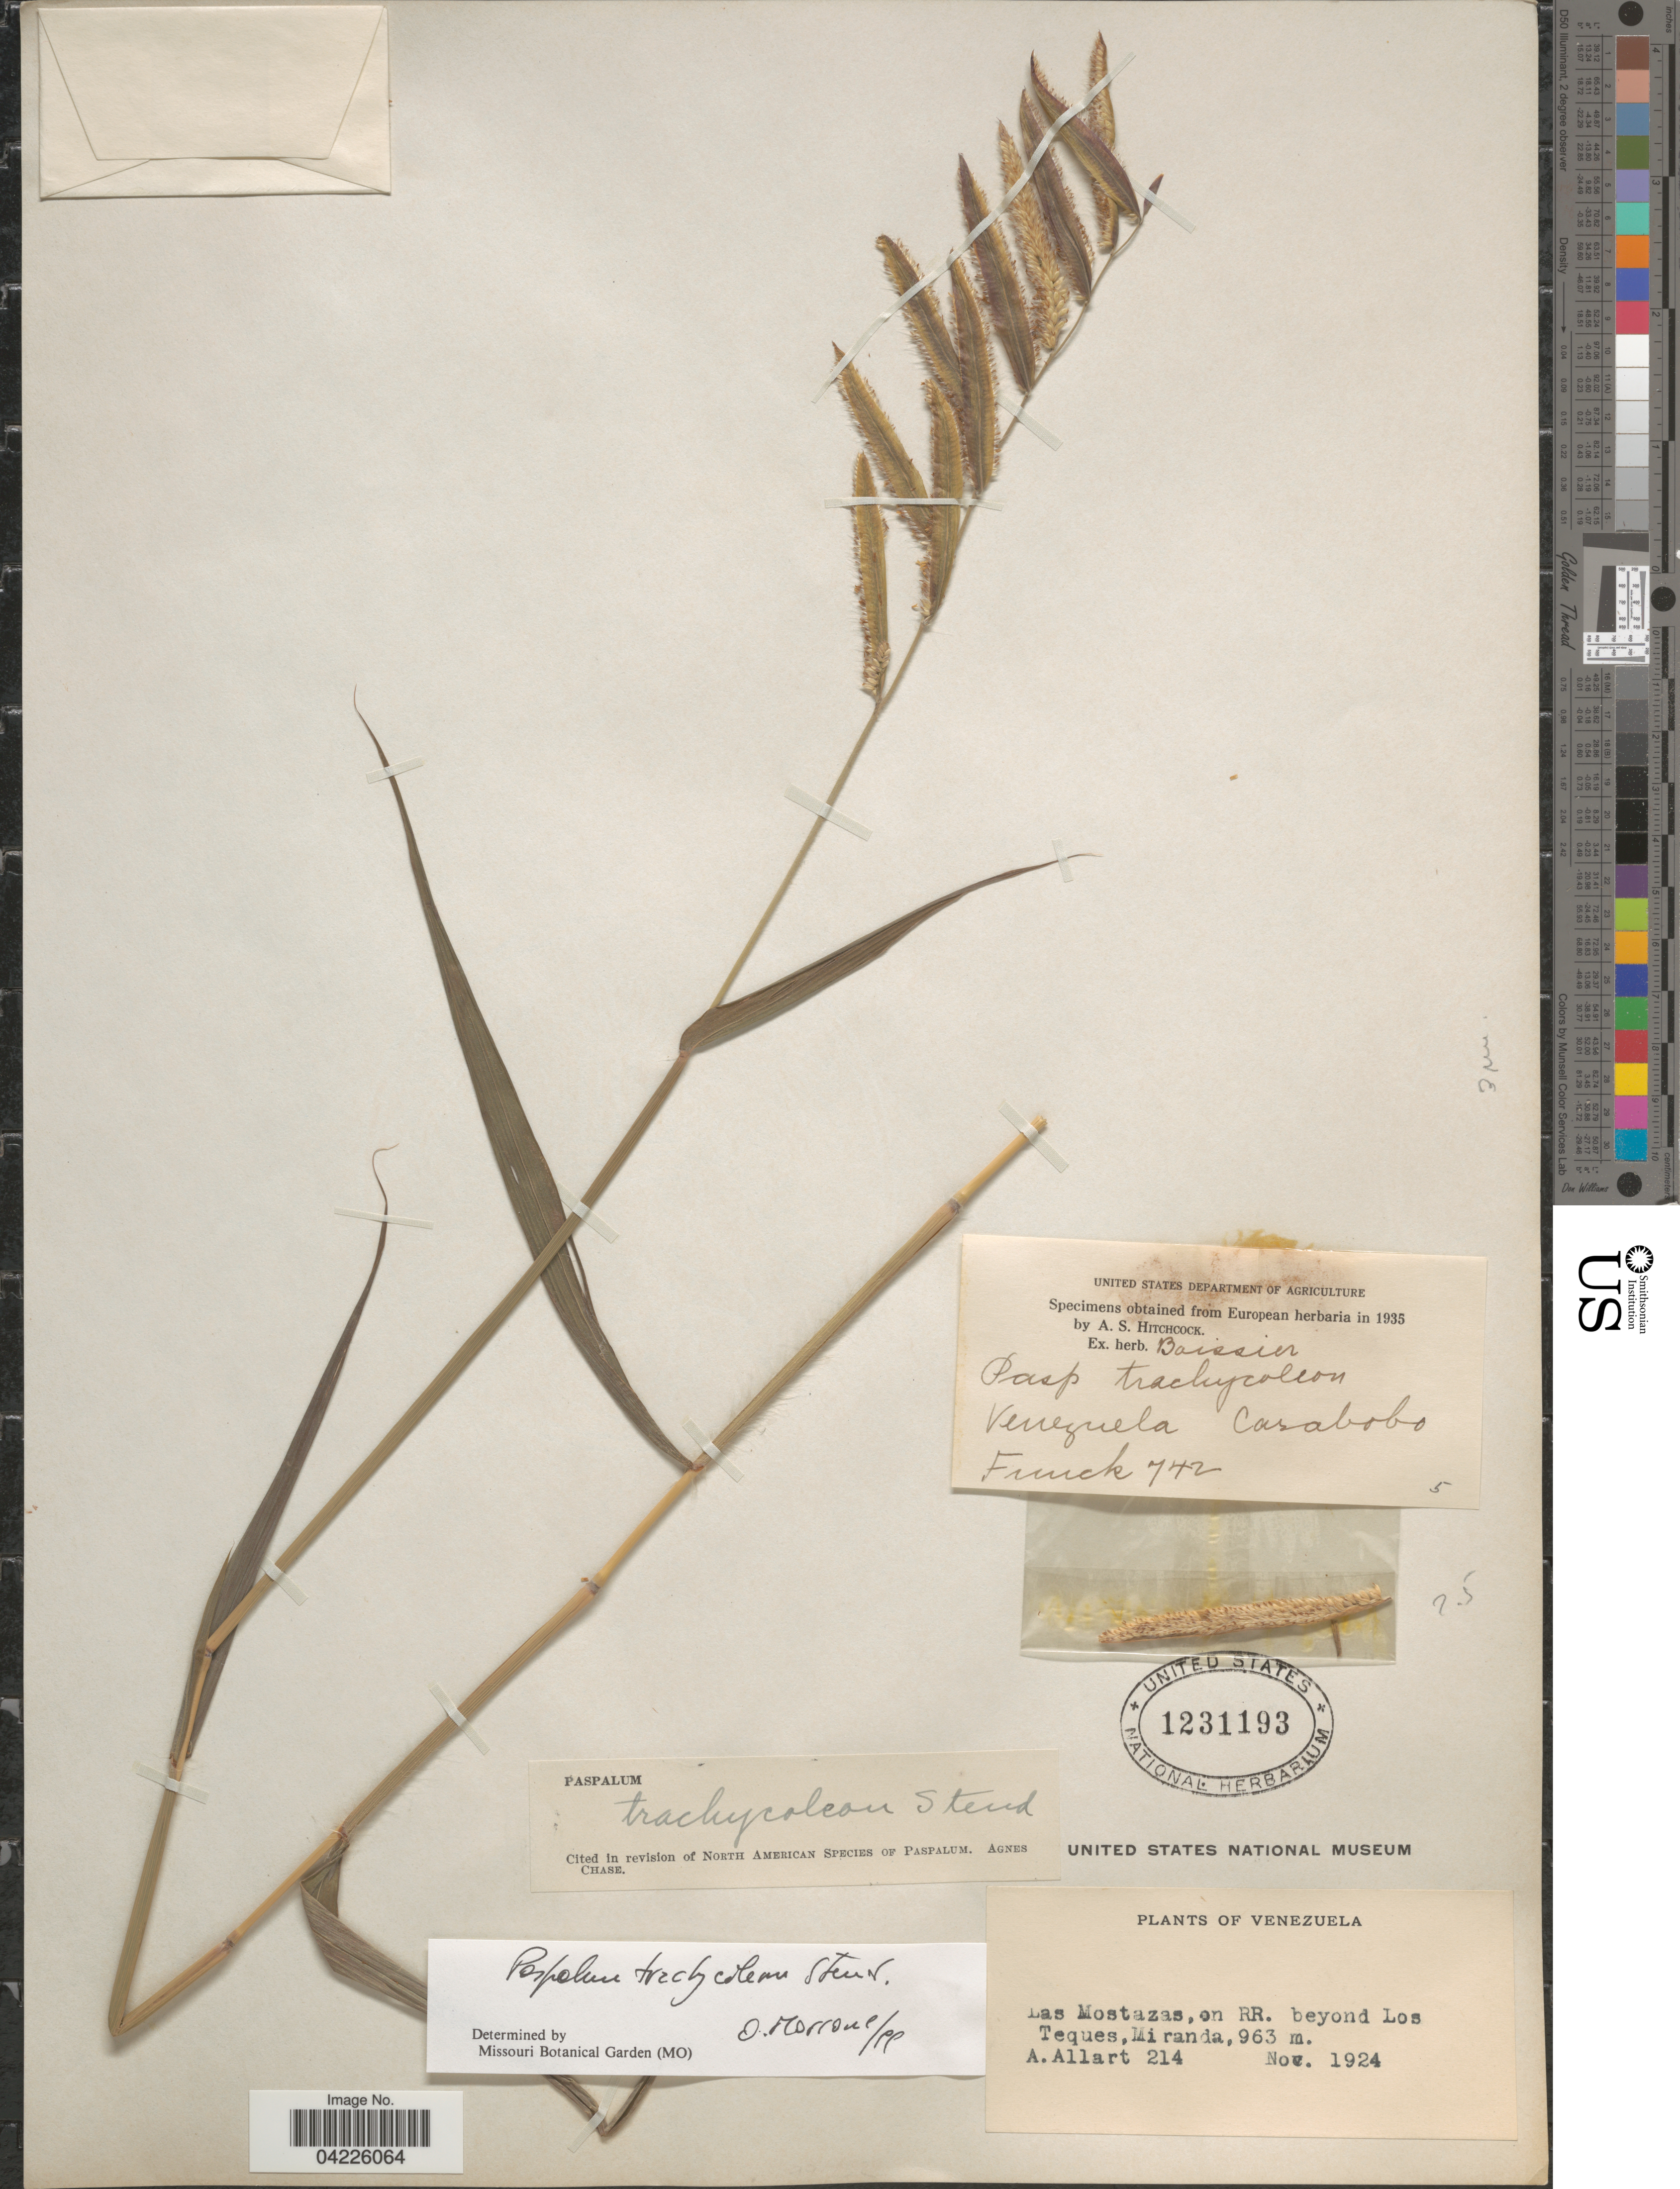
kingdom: Plantae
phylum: Tracheophyta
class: Liliopsida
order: Poales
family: Poaceae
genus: Paspalum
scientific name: Paspalum trachycoleon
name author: Steud.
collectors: A. Allart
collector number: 214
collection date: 1924-11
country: Venezuela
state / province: Miranda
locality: Las Mostazas, on RR. beyond Los Teques.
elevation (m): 963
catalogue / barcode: US 1231193-2